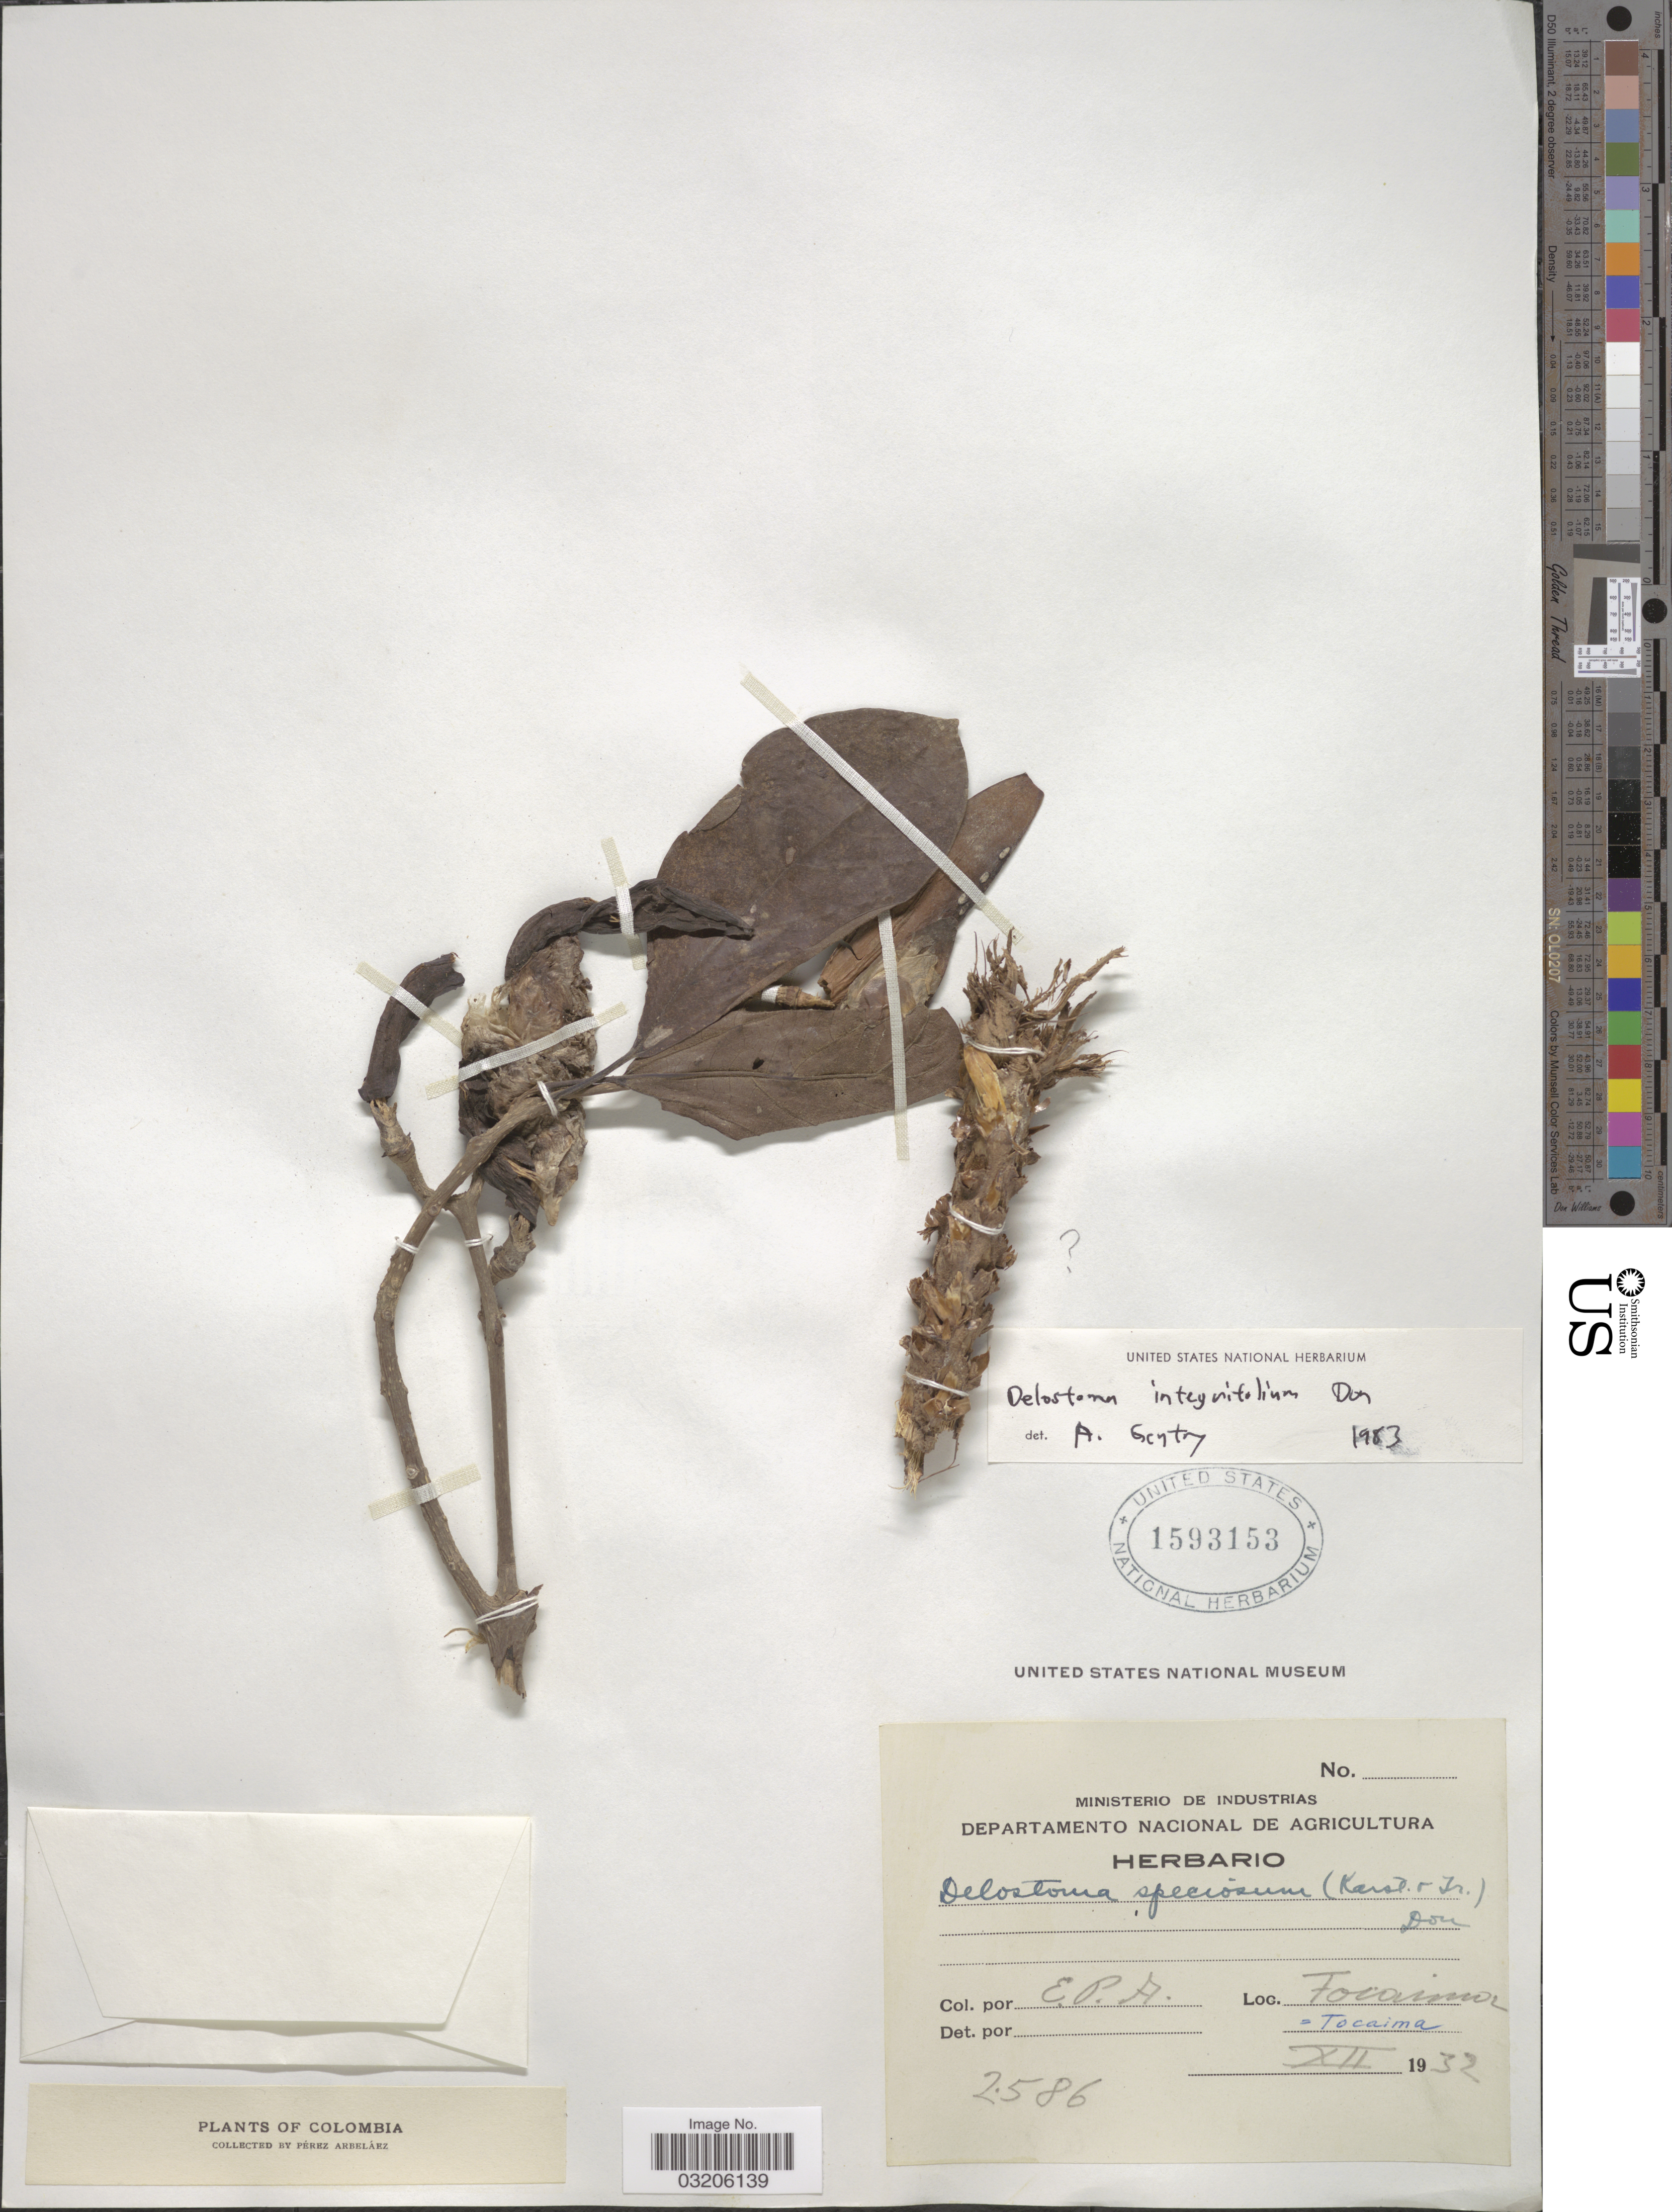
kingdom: Plantae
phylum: Tracheophyta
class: Magnoliopsida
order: Lamiales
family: Bignoniaceae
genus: Delostoma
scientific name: Delostoma integrifolium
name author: D. Don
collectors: E. Pérez Arbeláez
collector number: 2586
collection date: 1932-12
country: Colombia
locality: Tocaima.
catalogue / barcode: US 1593153